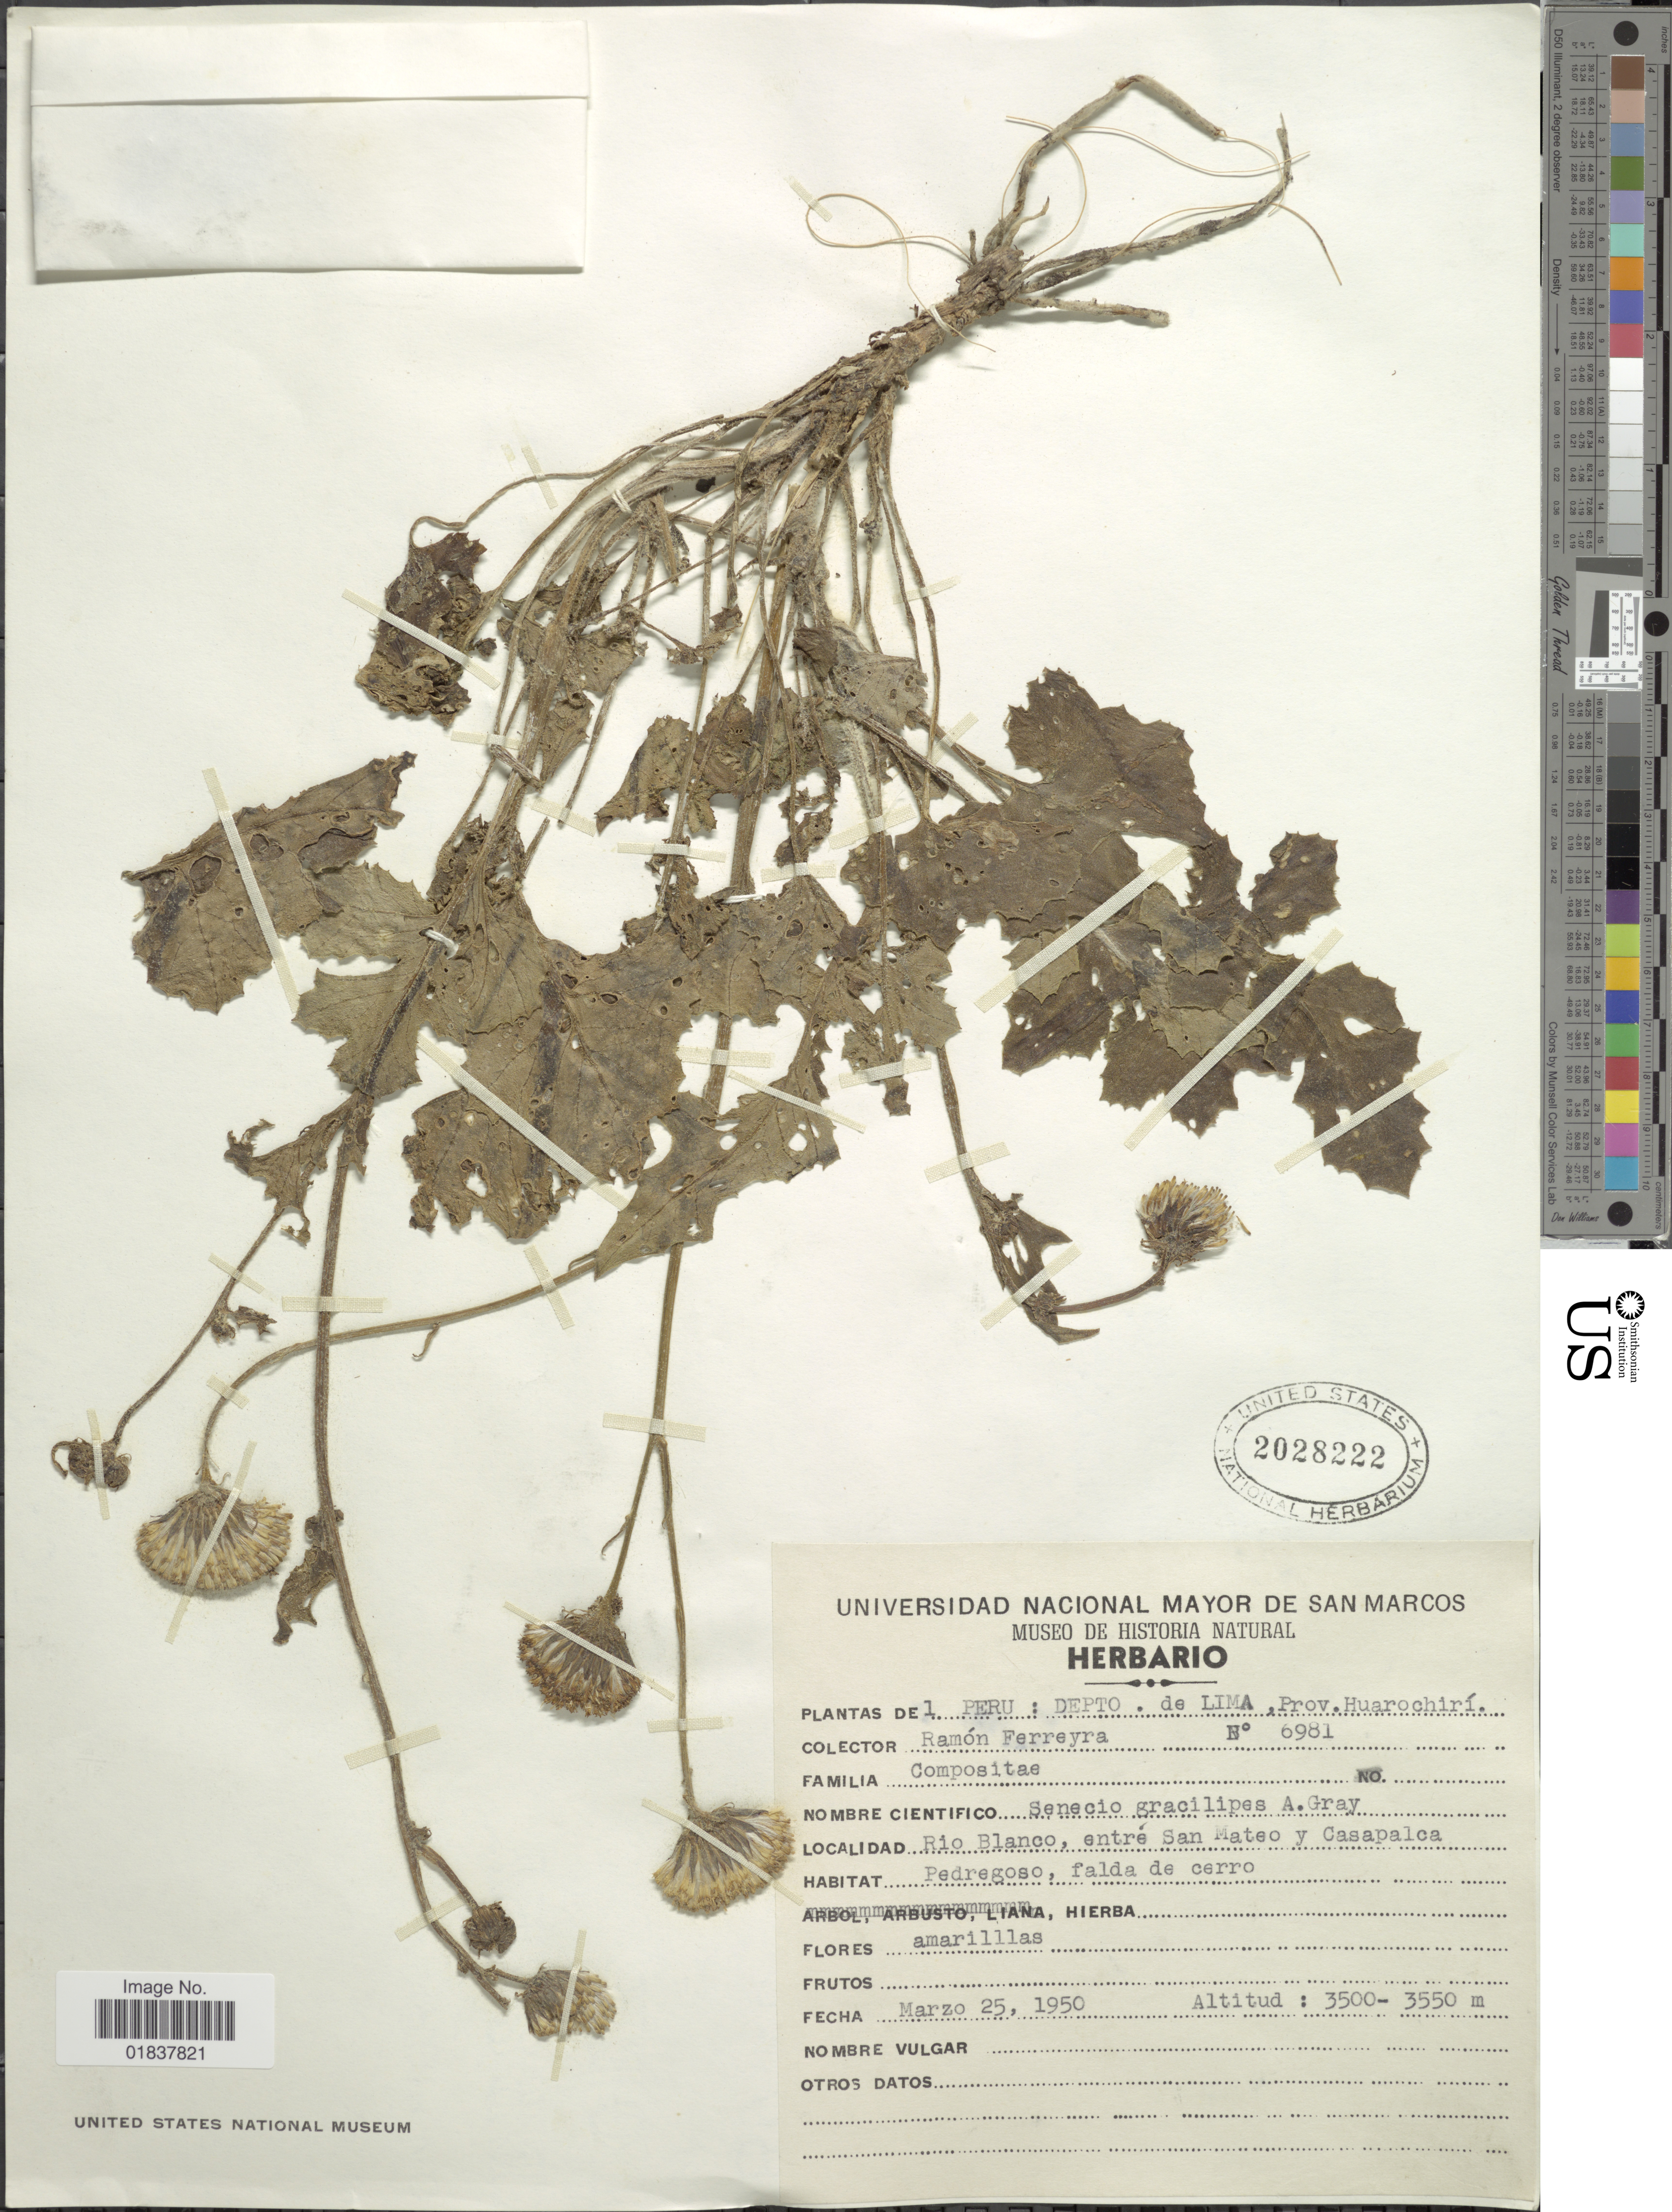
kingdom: Plantae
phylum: Tracheophyta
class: Magnoliopsida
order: Asterales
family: Asteraceae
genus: Senecio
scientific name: Senecio gracilipes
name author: A. Gray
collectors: R. A. Ferreyra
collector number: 6981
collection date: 1950-03-25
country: Peru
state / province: Lima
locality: Prov. Huarochiri, Rio Blanco, entre San Mateo y Casapalca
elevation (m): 3500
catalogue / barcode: US 2028222